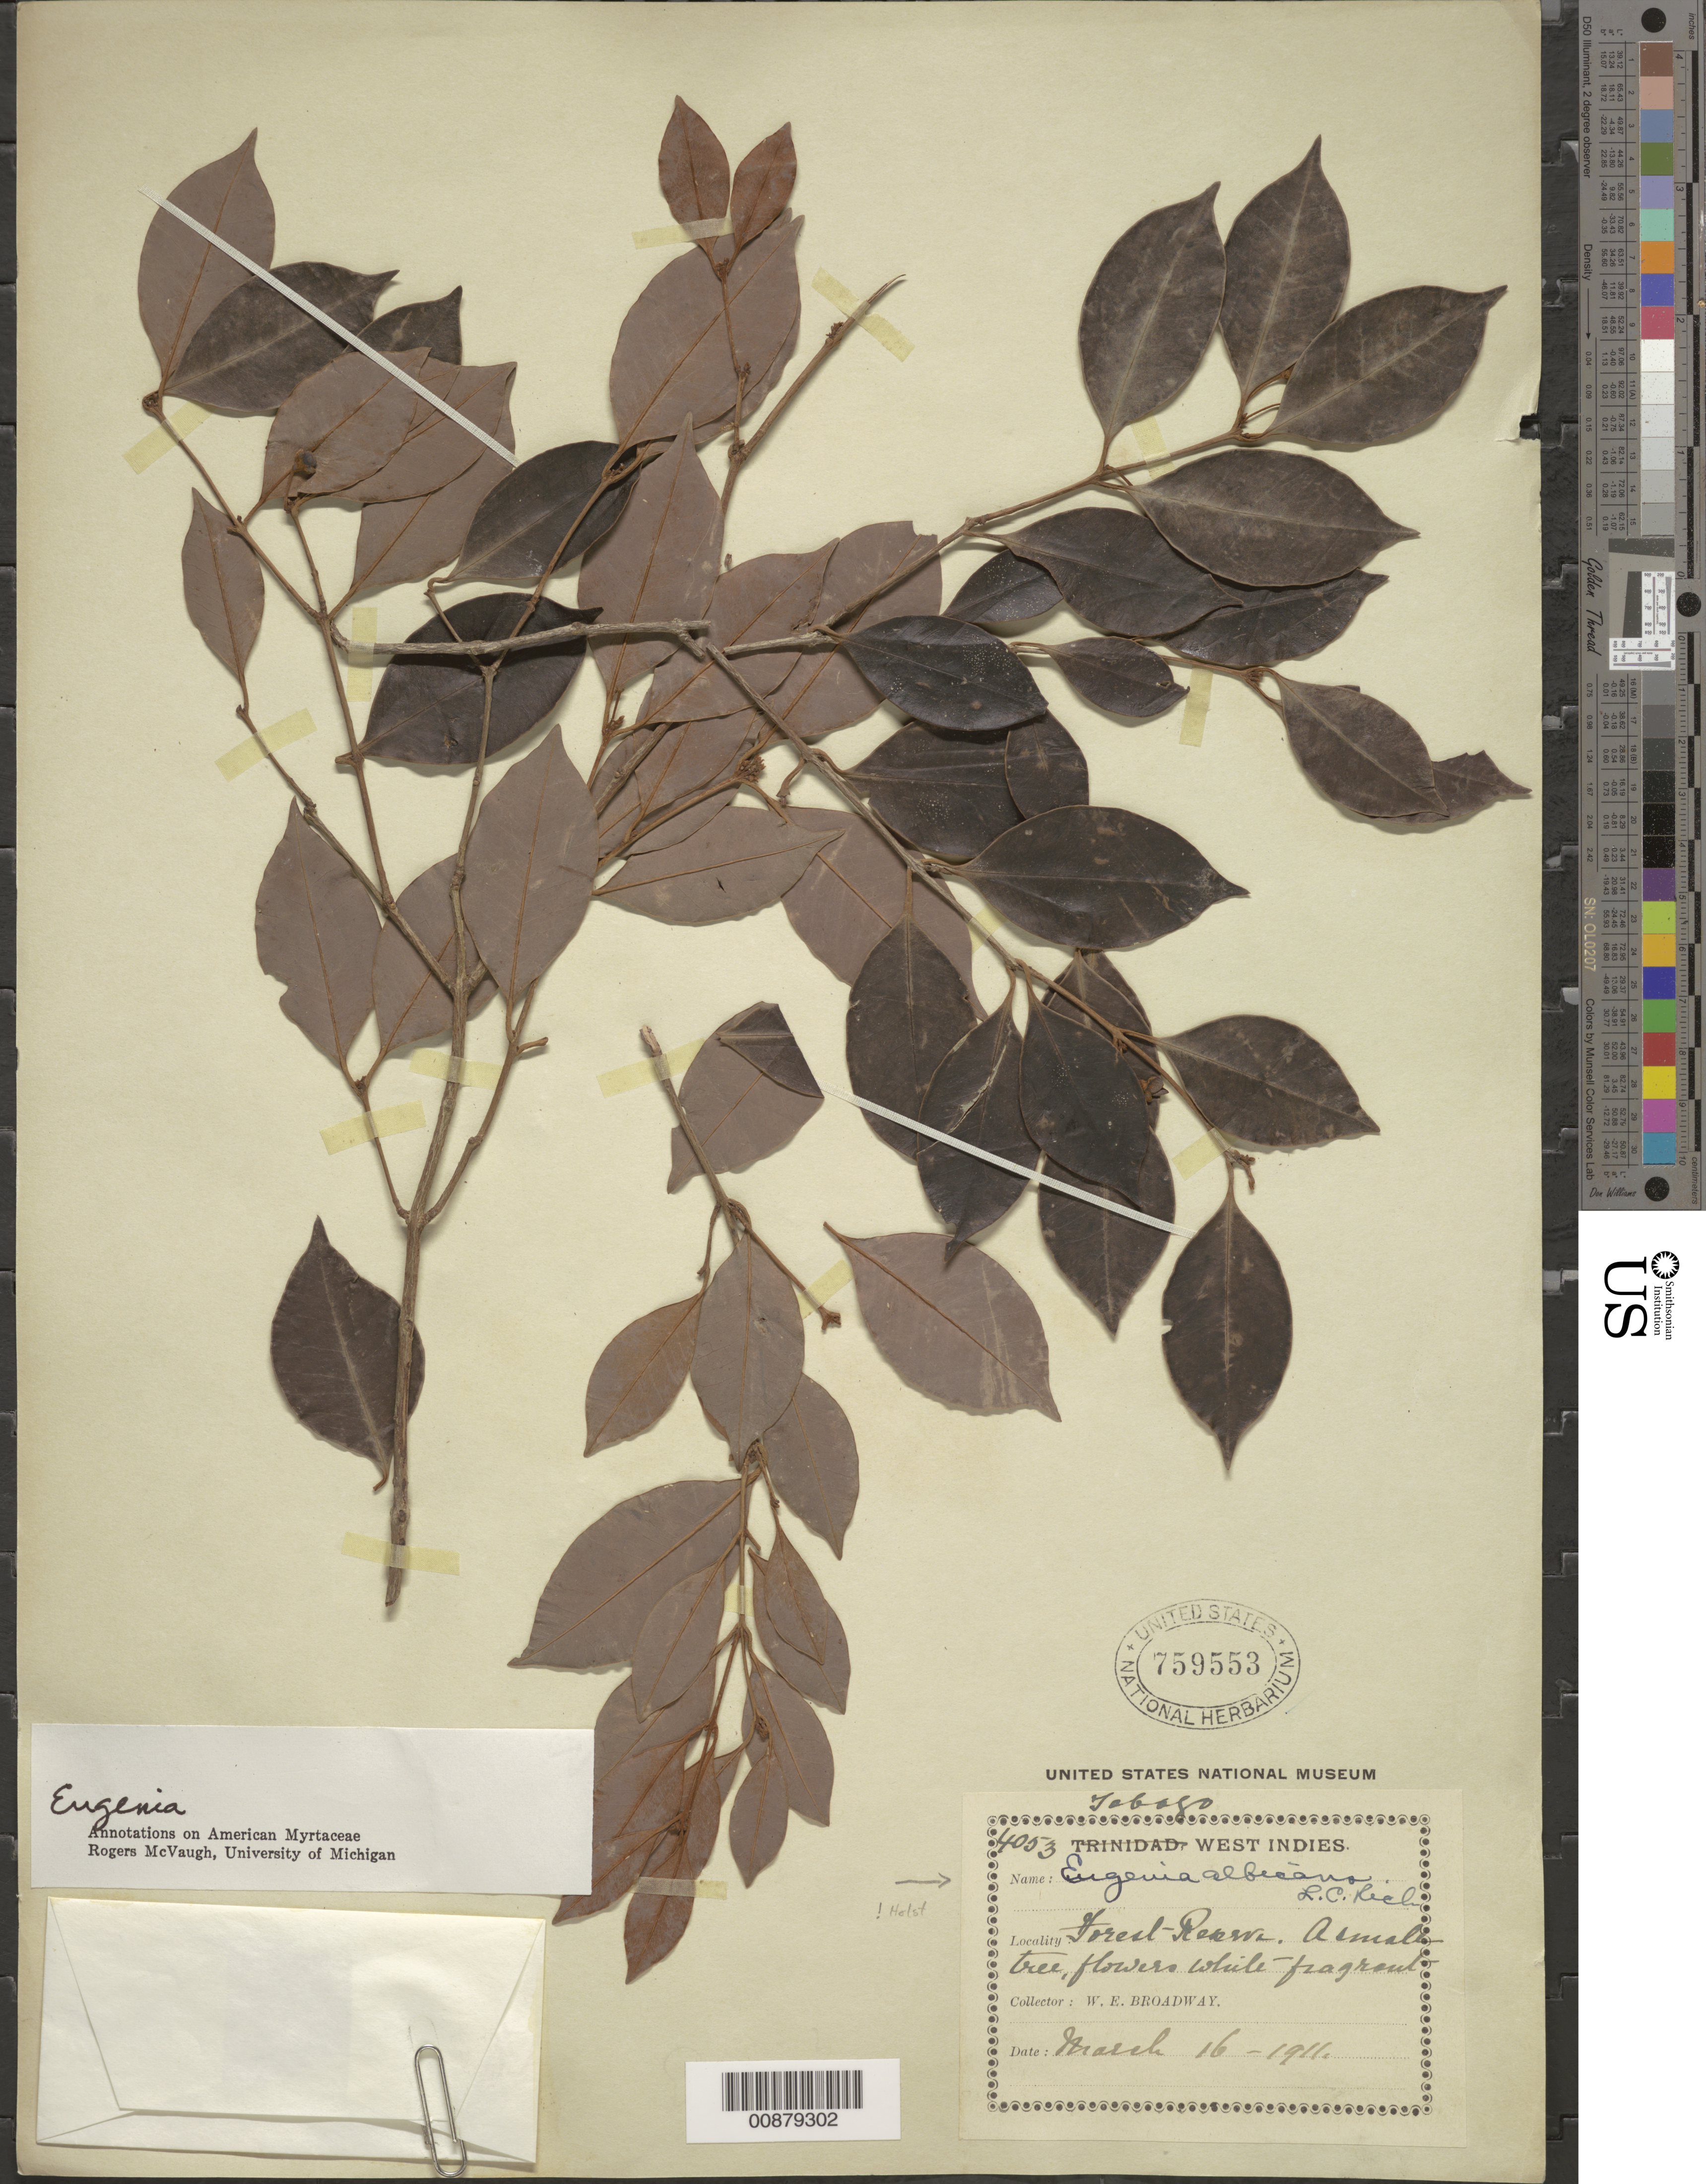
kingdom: Plantae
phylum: Tracheophyta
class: Magnoliopsida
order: Myrtales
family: Myrtaceae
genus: Eugenia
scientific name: Eugenia albicans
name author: (O. Berg) Urb.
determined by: Holst, Bruce K.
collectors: W. E. Broadway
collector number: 4053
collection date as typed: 16 Mar 1911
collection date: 1911-03-16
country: Trinidad and Tobago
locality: Tobago.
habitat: Forest Reserve.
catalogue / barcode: US 759553